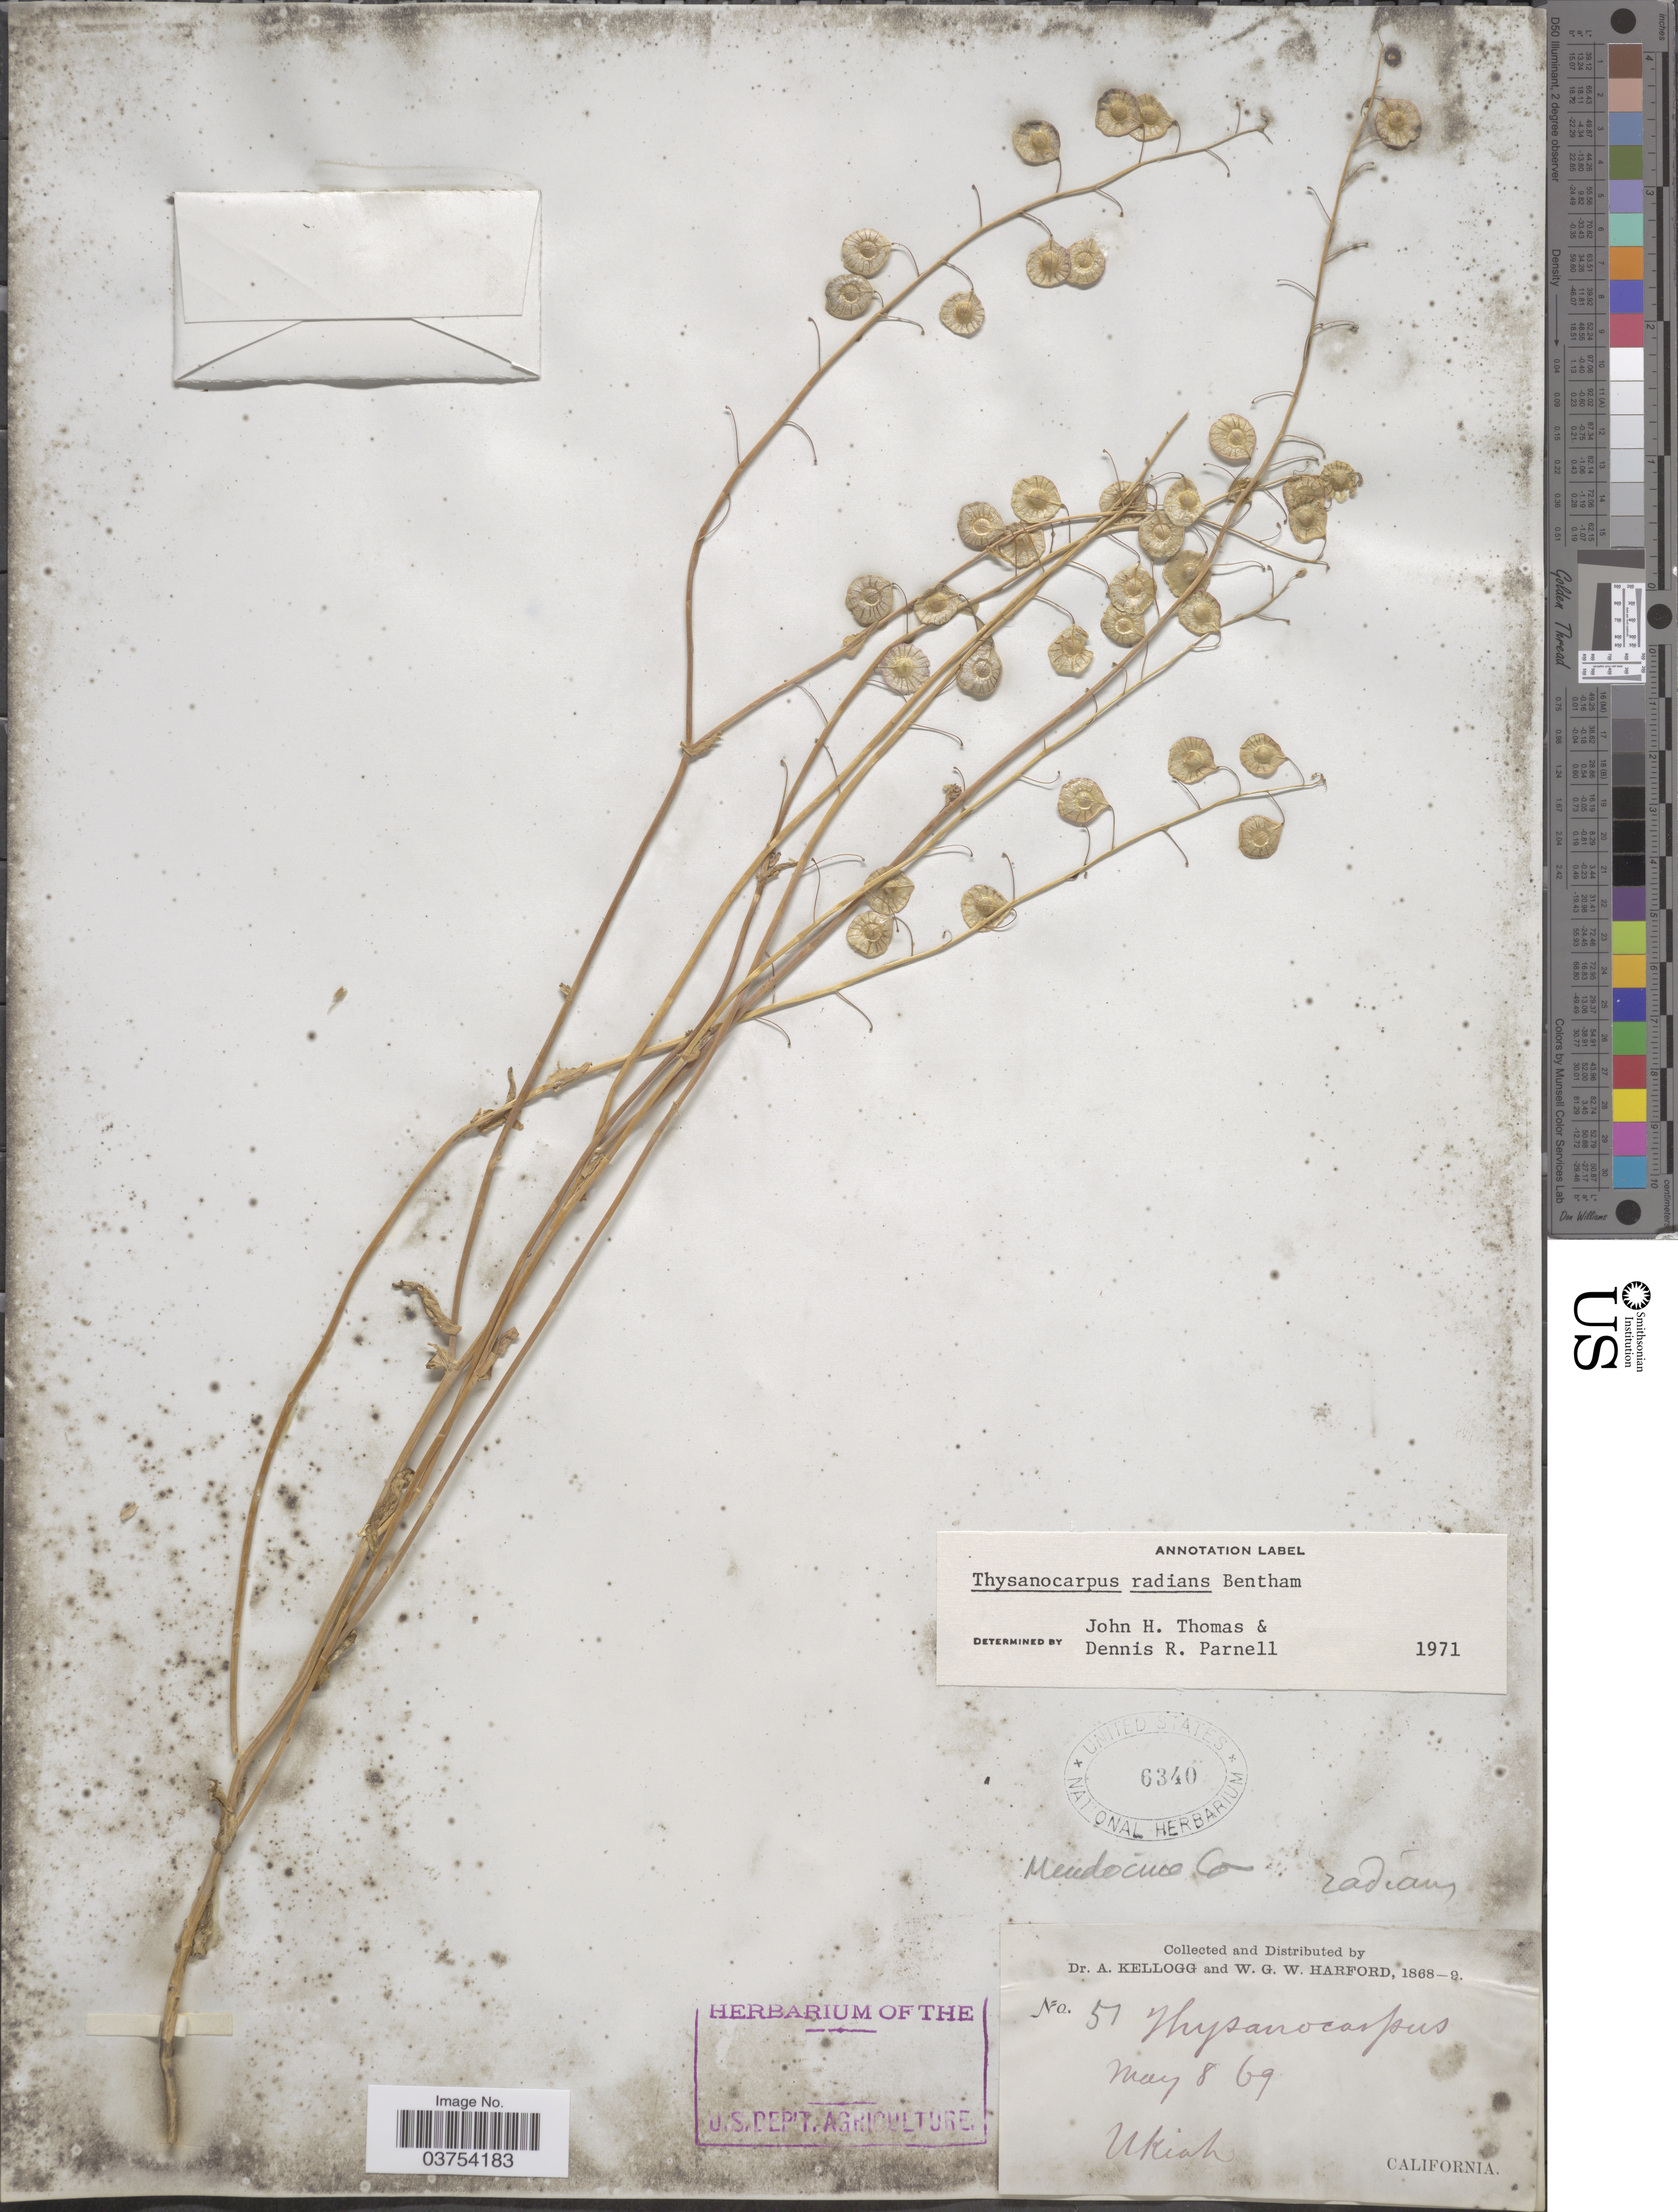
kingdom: Plantae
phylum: Tracheophyta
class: Magnoliopsida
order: Brassicales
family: Brassicaceae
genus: Thysanocarpus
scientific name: Thysanocarpus radians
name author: Benth.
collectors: A. Kellogg & W. G. W. Harford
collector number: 51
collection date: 1869-05-08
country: United States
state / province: California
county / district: Mendocino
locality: Ukiah. Mendocino Co.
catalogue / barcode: US 6340